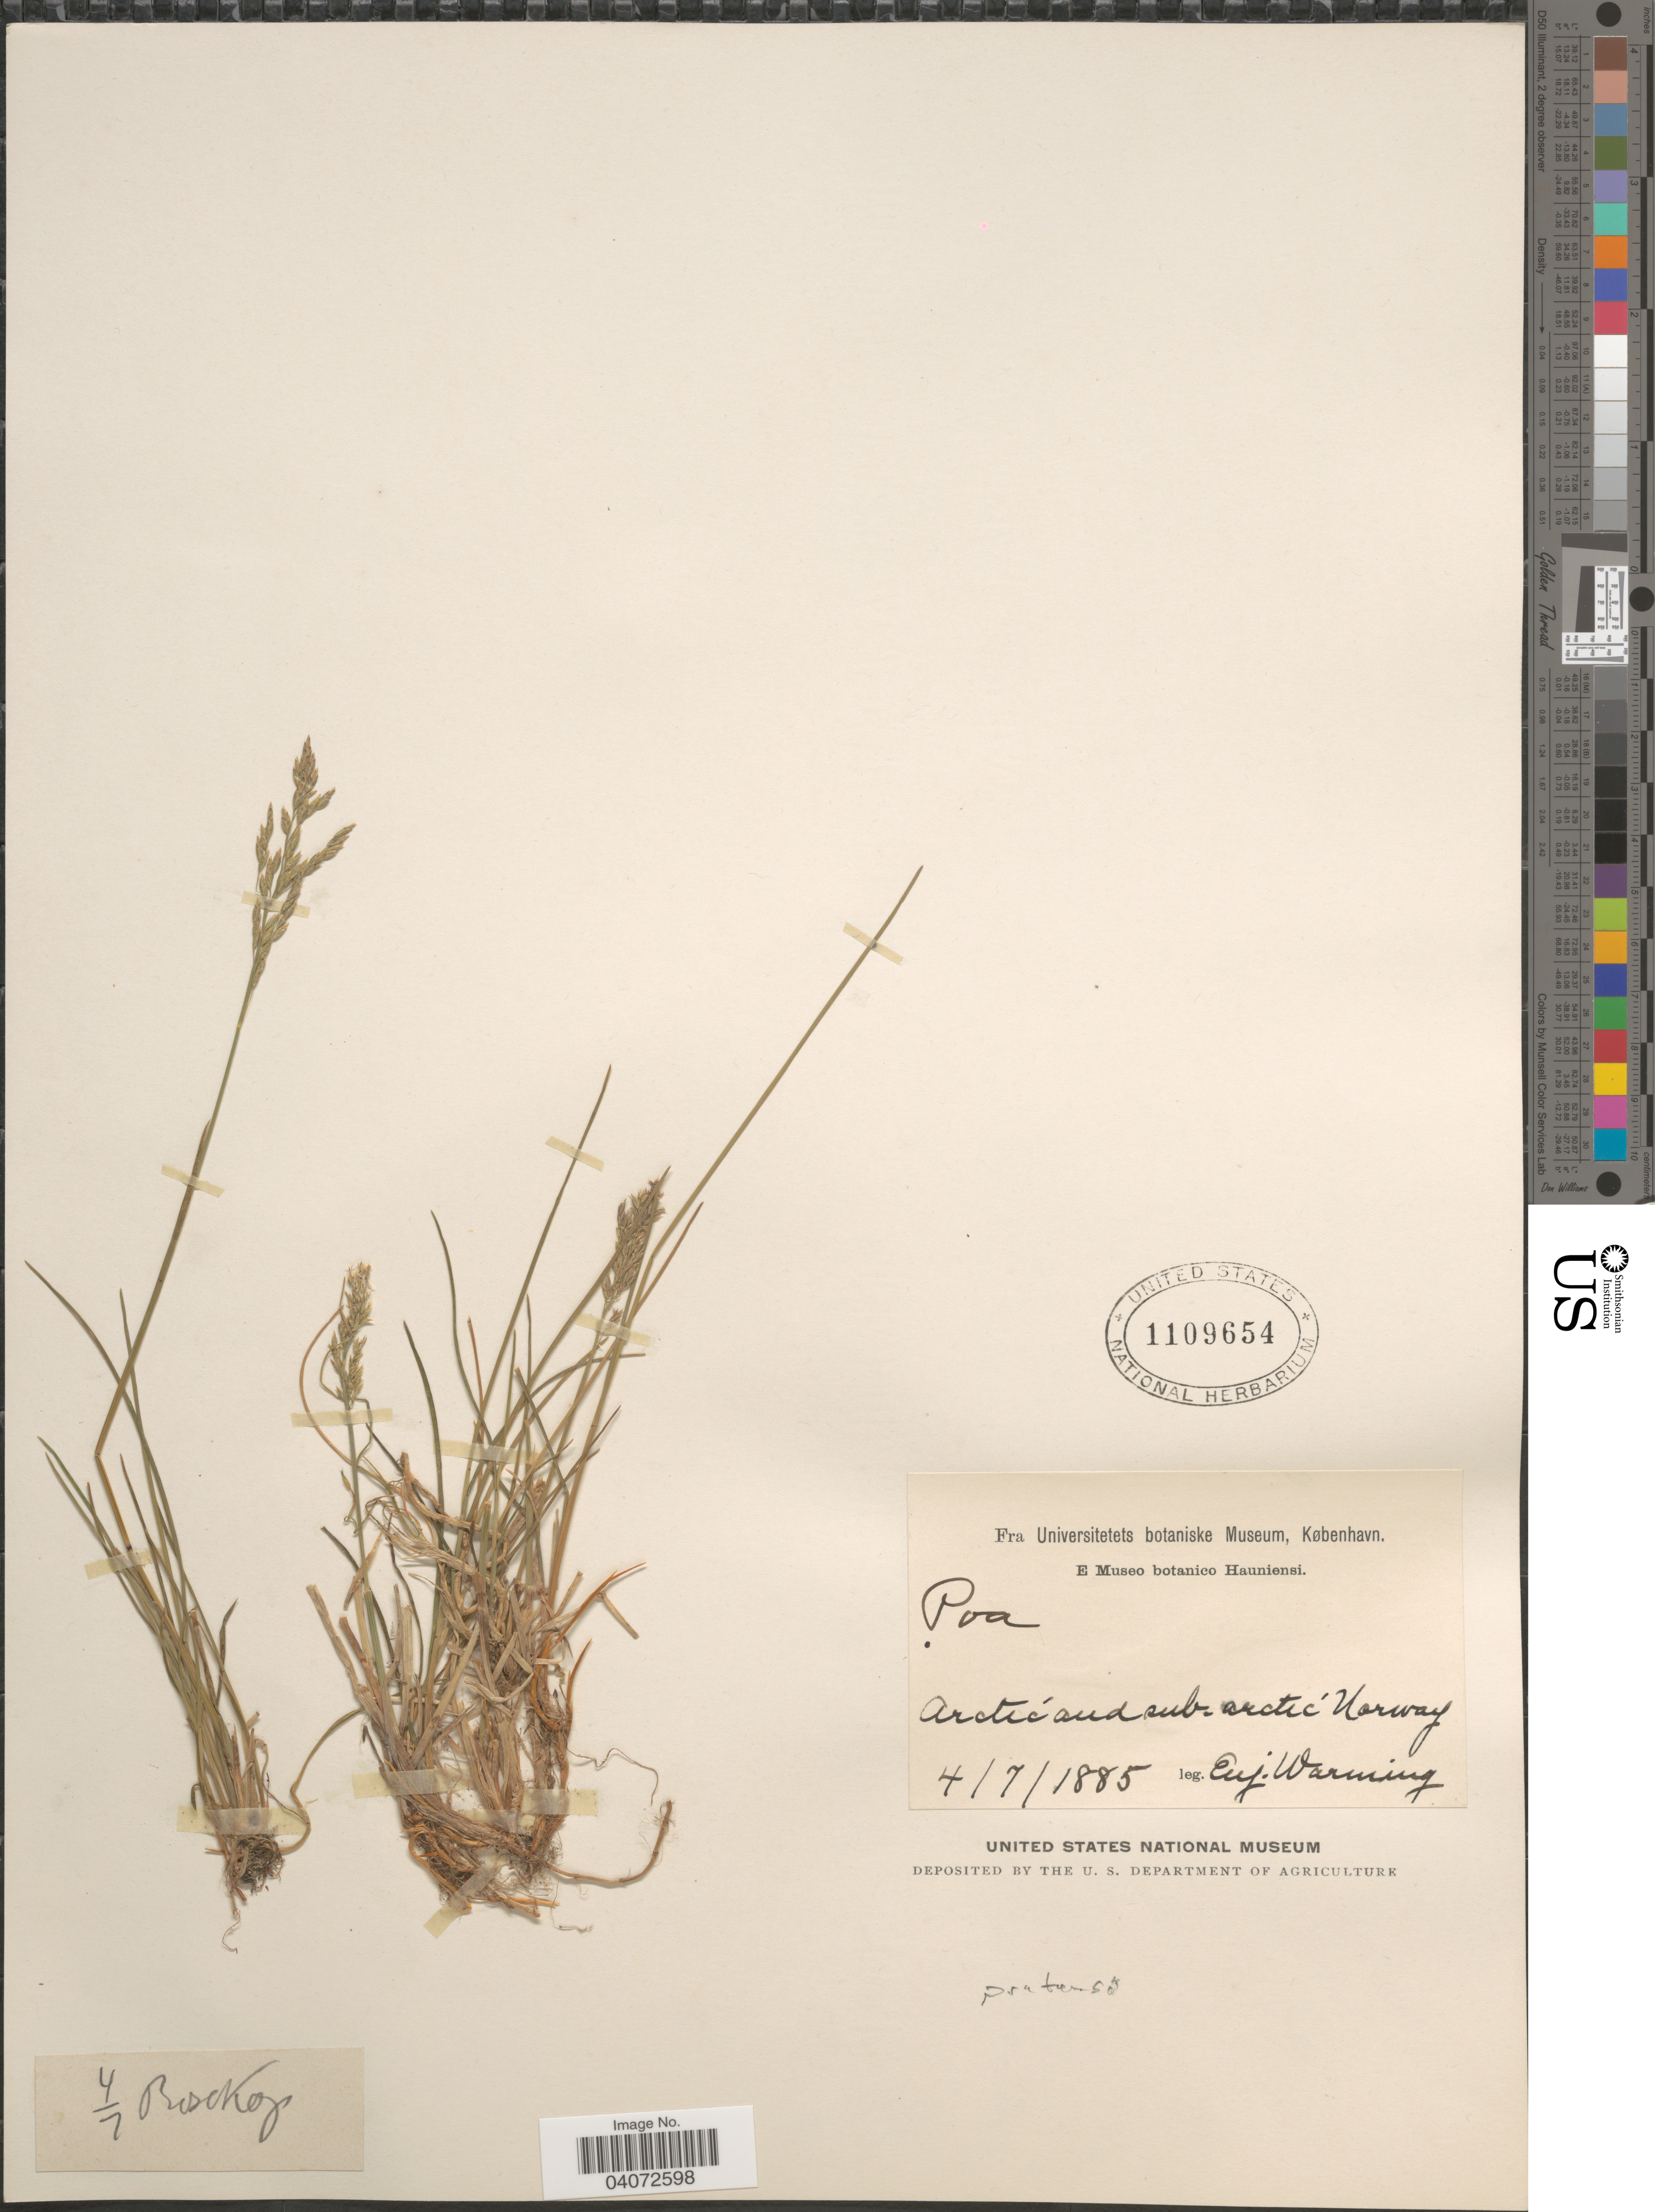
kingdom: Plantae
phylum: Tracheophyta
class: Liliopsida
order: Poales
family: Poaceae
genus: Poa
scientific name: Poa pratensis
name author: L.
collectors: E. Warming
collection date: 1885-07-04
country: Norway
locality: Arctic and sub. arctic Norway.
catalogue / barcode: US 1109654